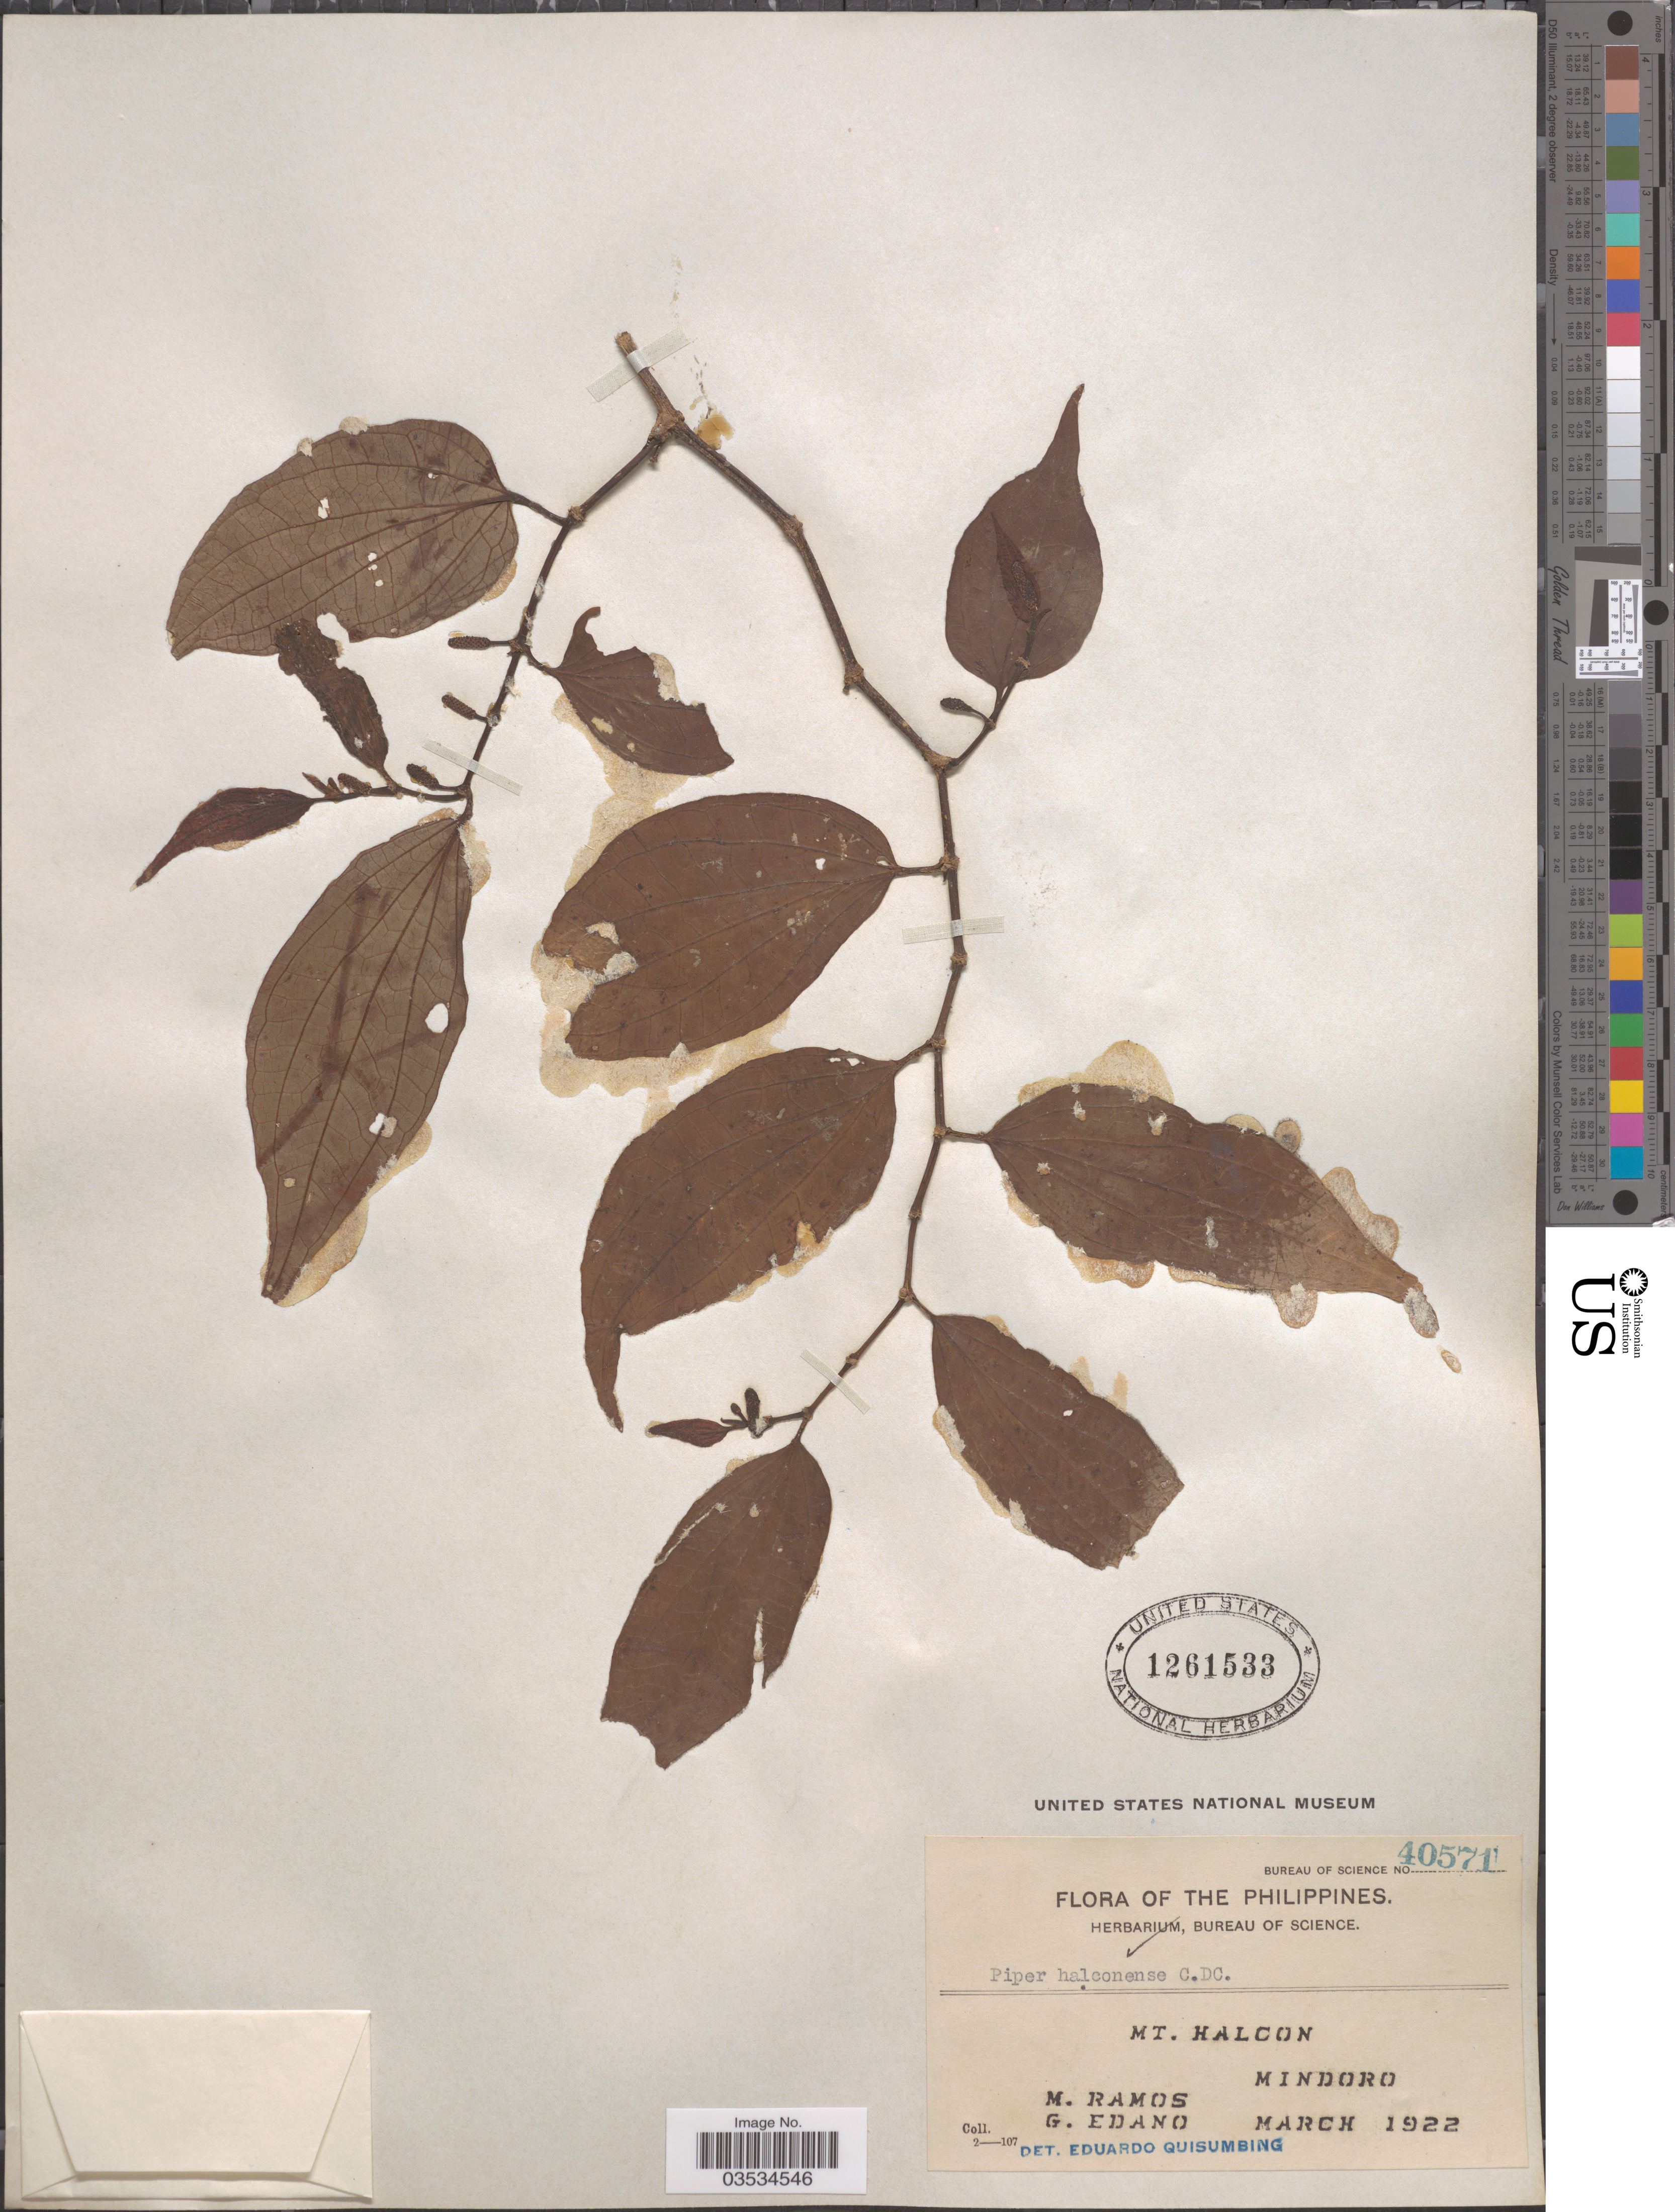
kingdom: Plantae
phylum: Tracheophyta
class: Magnoliopsida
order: Piperales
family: Piperaceae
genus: Piper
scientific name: Piper halconense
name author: C. DC.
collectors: M. Ramos & G. Edaño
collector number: Bureau of Science 40571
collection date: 1922-03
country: Philippines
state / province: Mimaropa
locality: Mt. Halcon. Mindoro.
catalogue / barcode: US 1261533